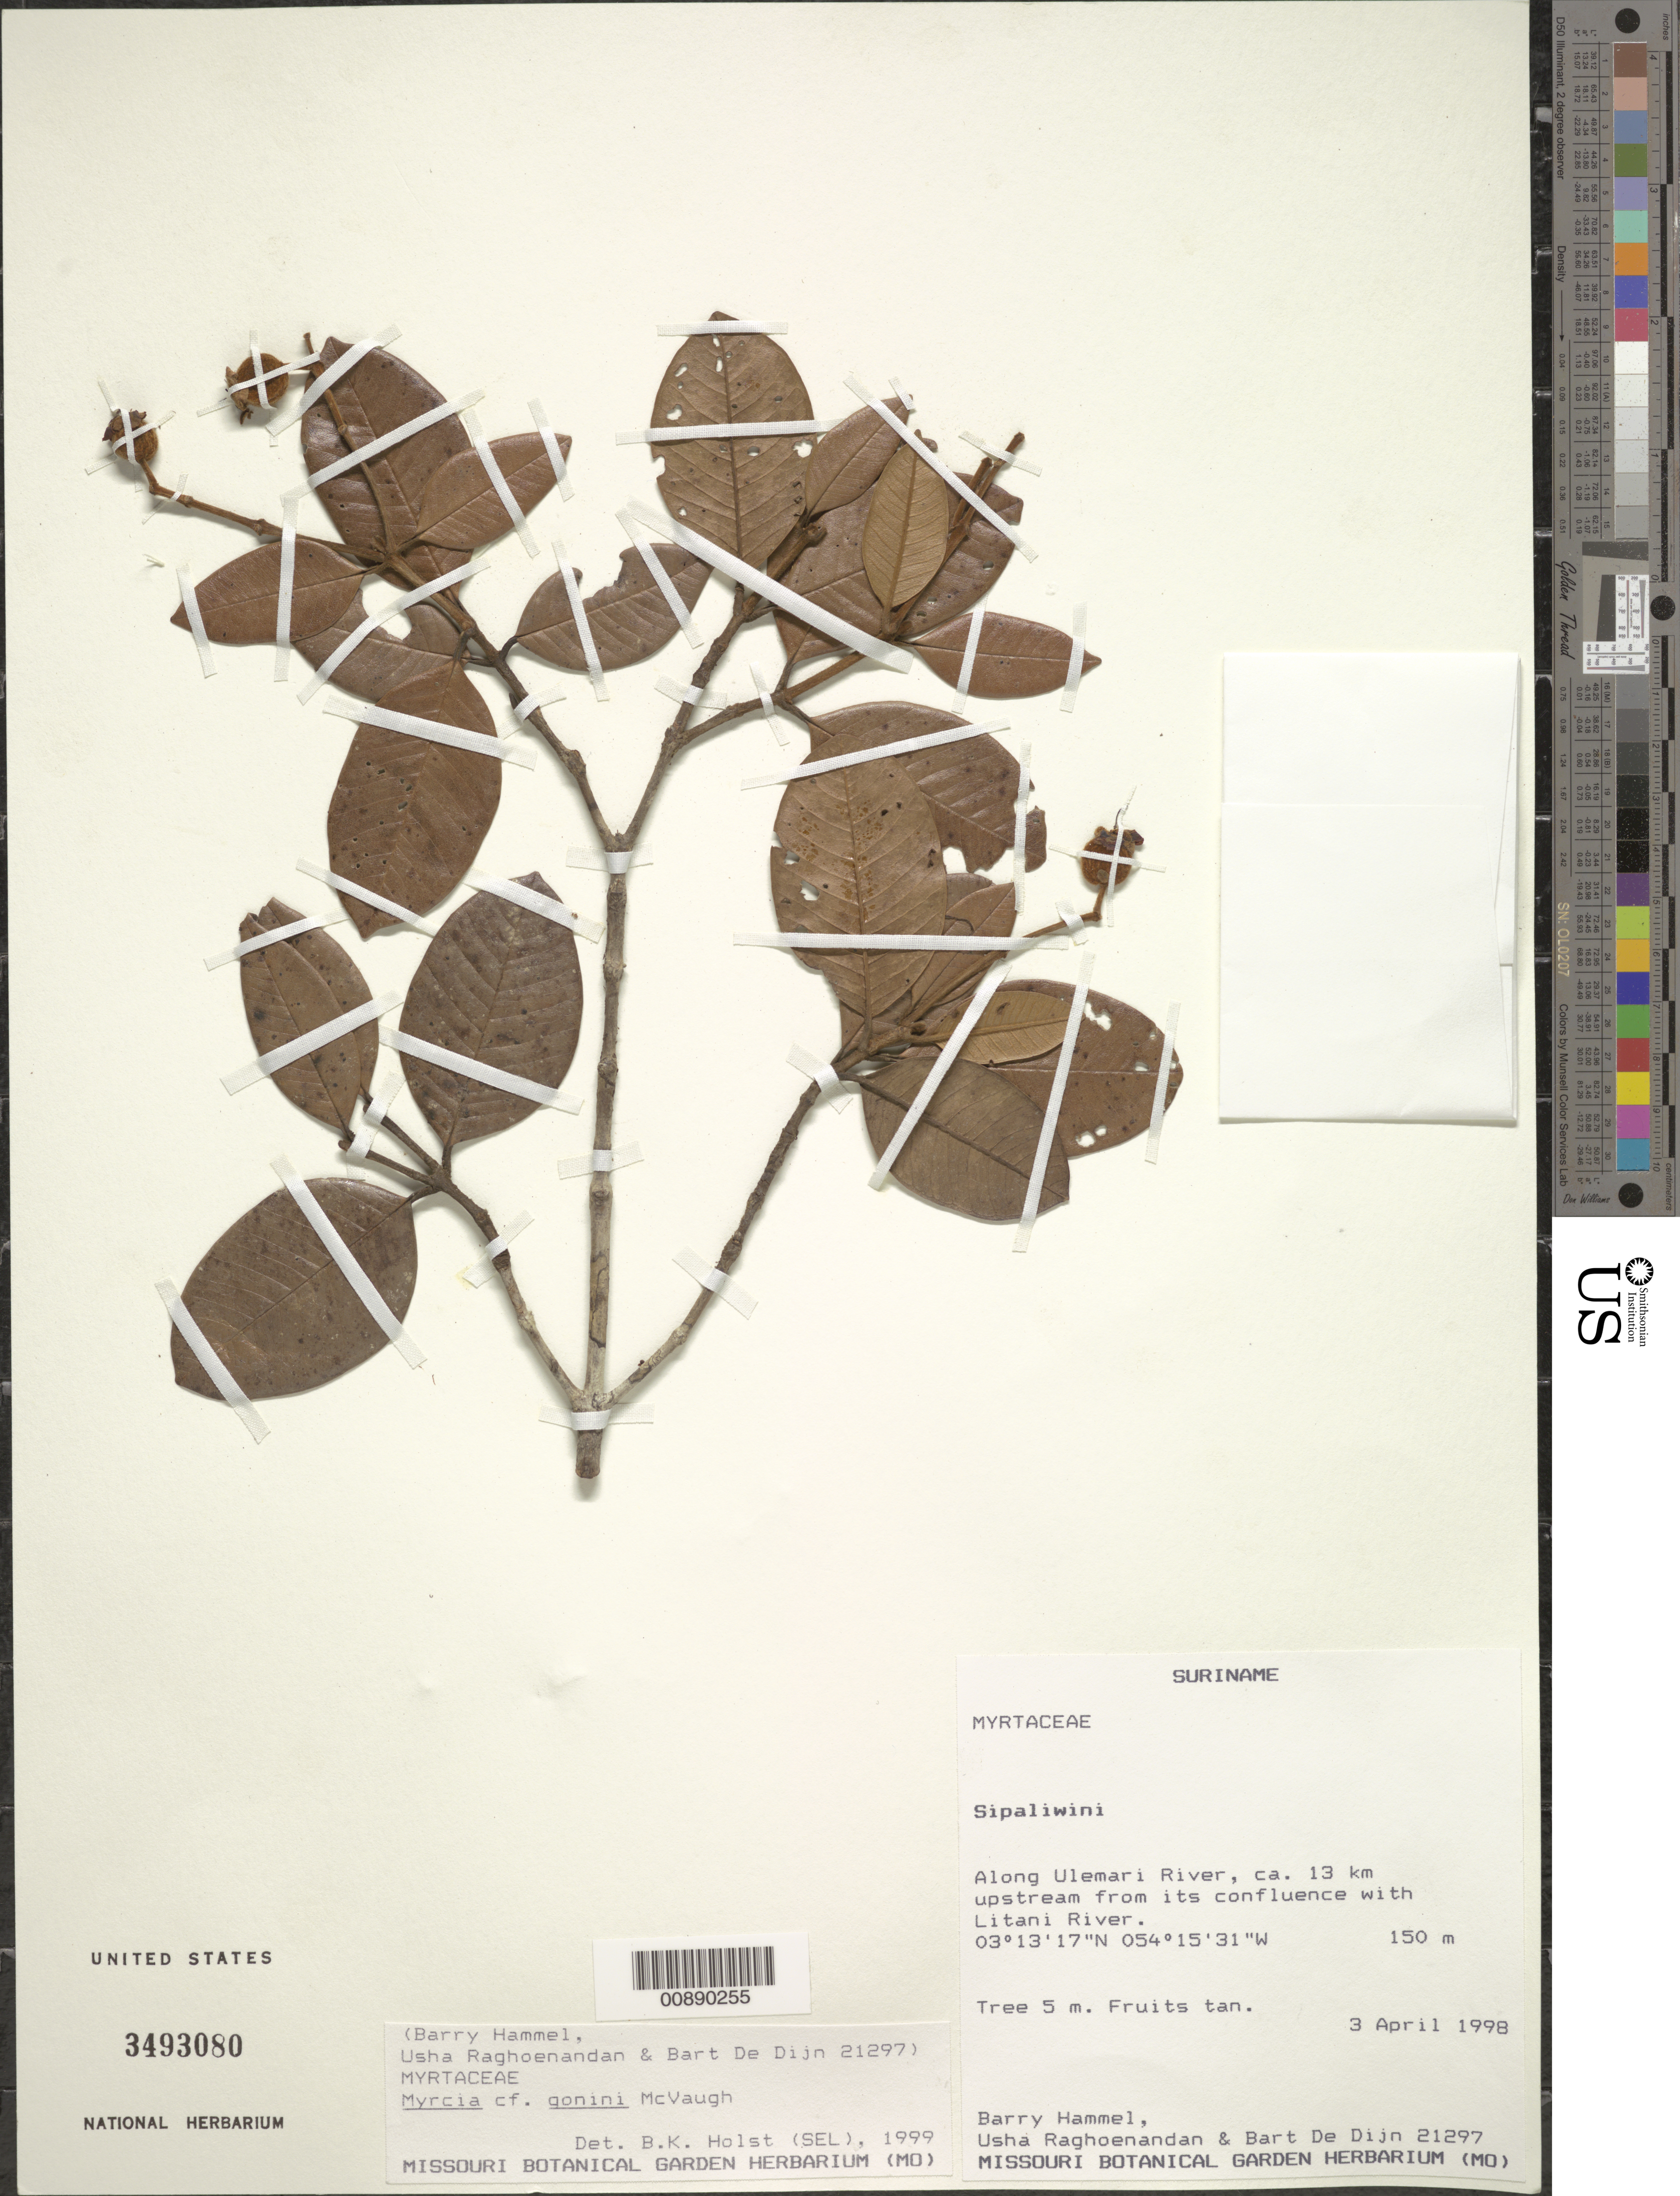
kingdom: Plantae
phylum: Tracheophyta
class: Magnoliopsida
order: Myrtales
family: Myrtaceae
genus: Myrcia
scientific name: Myrcia gonini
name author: McVaugh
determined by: Holst, Bruce K.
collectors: B. Hammel, U. Raghoenandan & B. de Dijn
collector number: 21297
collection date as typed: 3-Apr-98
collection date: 1998-04-03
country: Suriname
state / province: Sipaliwini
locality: Ulemari R., 13 km upstream from confl. with Litani R.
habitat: Along river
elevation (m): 150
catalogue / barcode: US 3493080